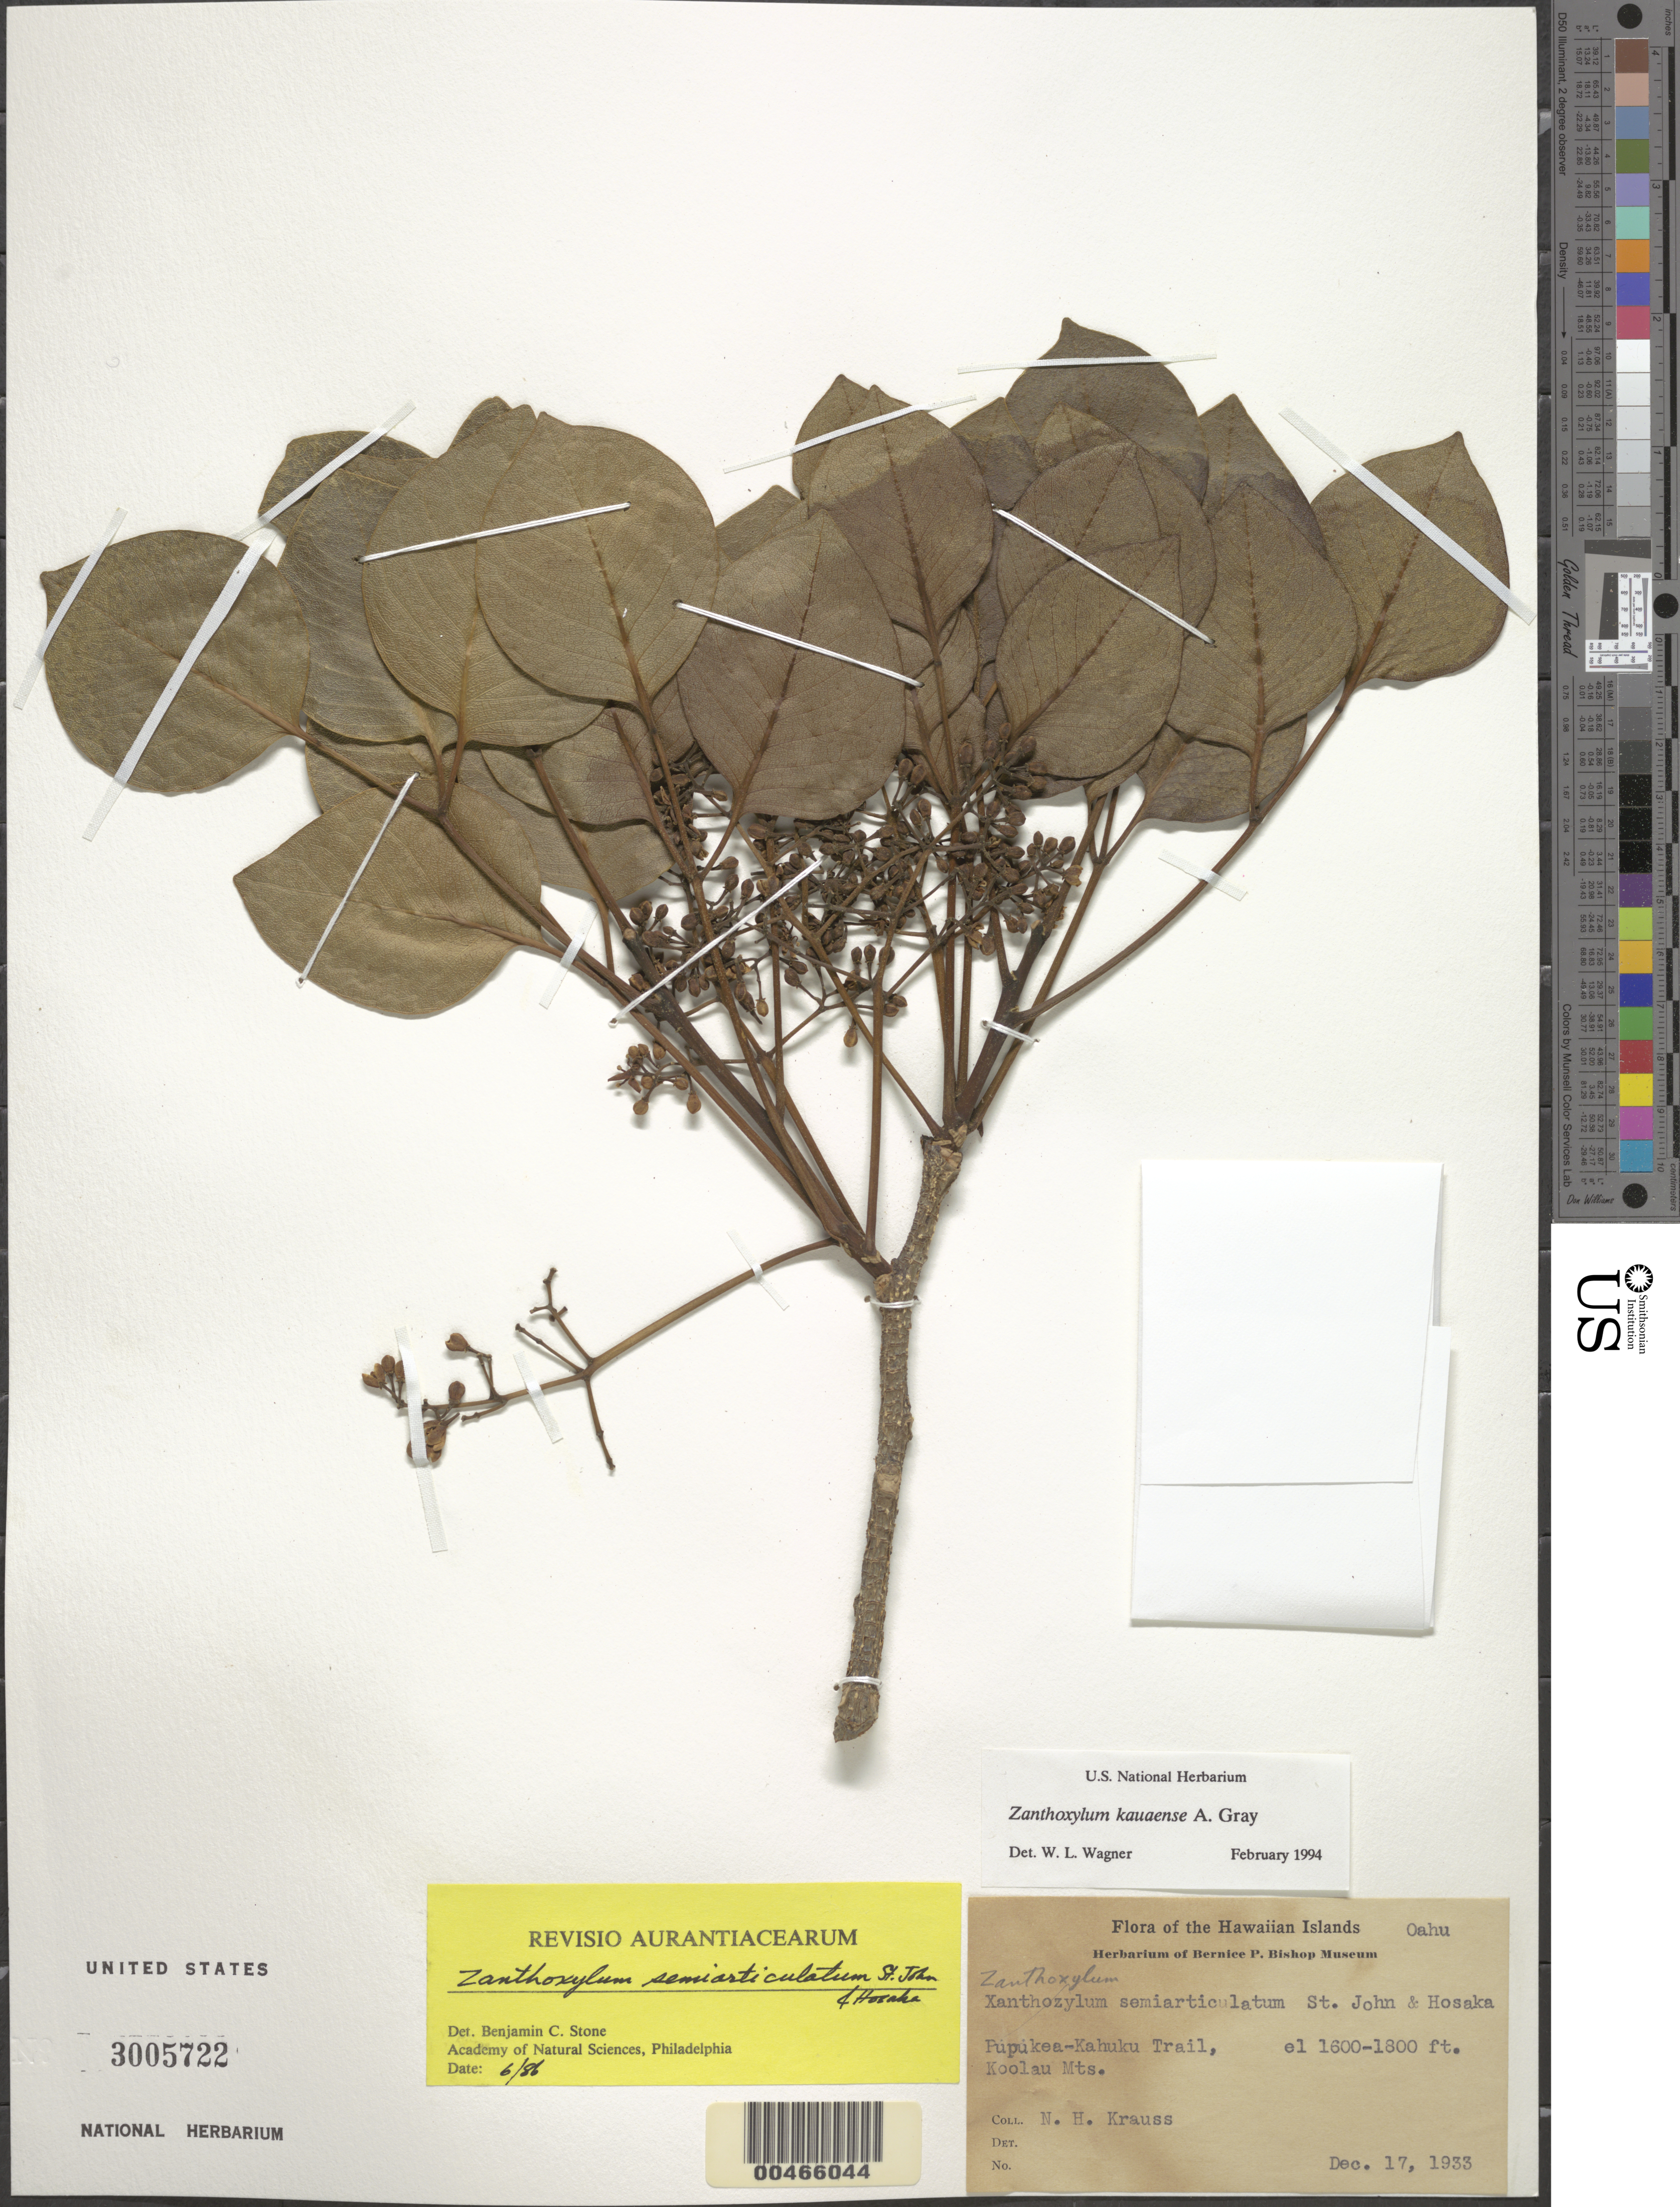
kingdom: Plantae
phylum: Tracheophyta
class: Magnoliopsida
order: Sapindales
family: Rutaceae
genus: Zanthoxylum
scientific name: Zanthoxylum kauaense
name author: A. Gray in Wilkes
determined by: Wagner, W. L., (BOT), Smithsonian Institution - National Museum of Natural History (UNITED STATES)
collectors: N. Krauss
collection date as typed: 17 Dec 1933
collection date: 1933-12-17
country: United States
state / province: Hawaii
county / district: Honolulu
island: Oahu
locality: Pupukea-Kahuku Trail, Koolau Mts.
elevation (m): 488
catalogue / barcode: US 3005722